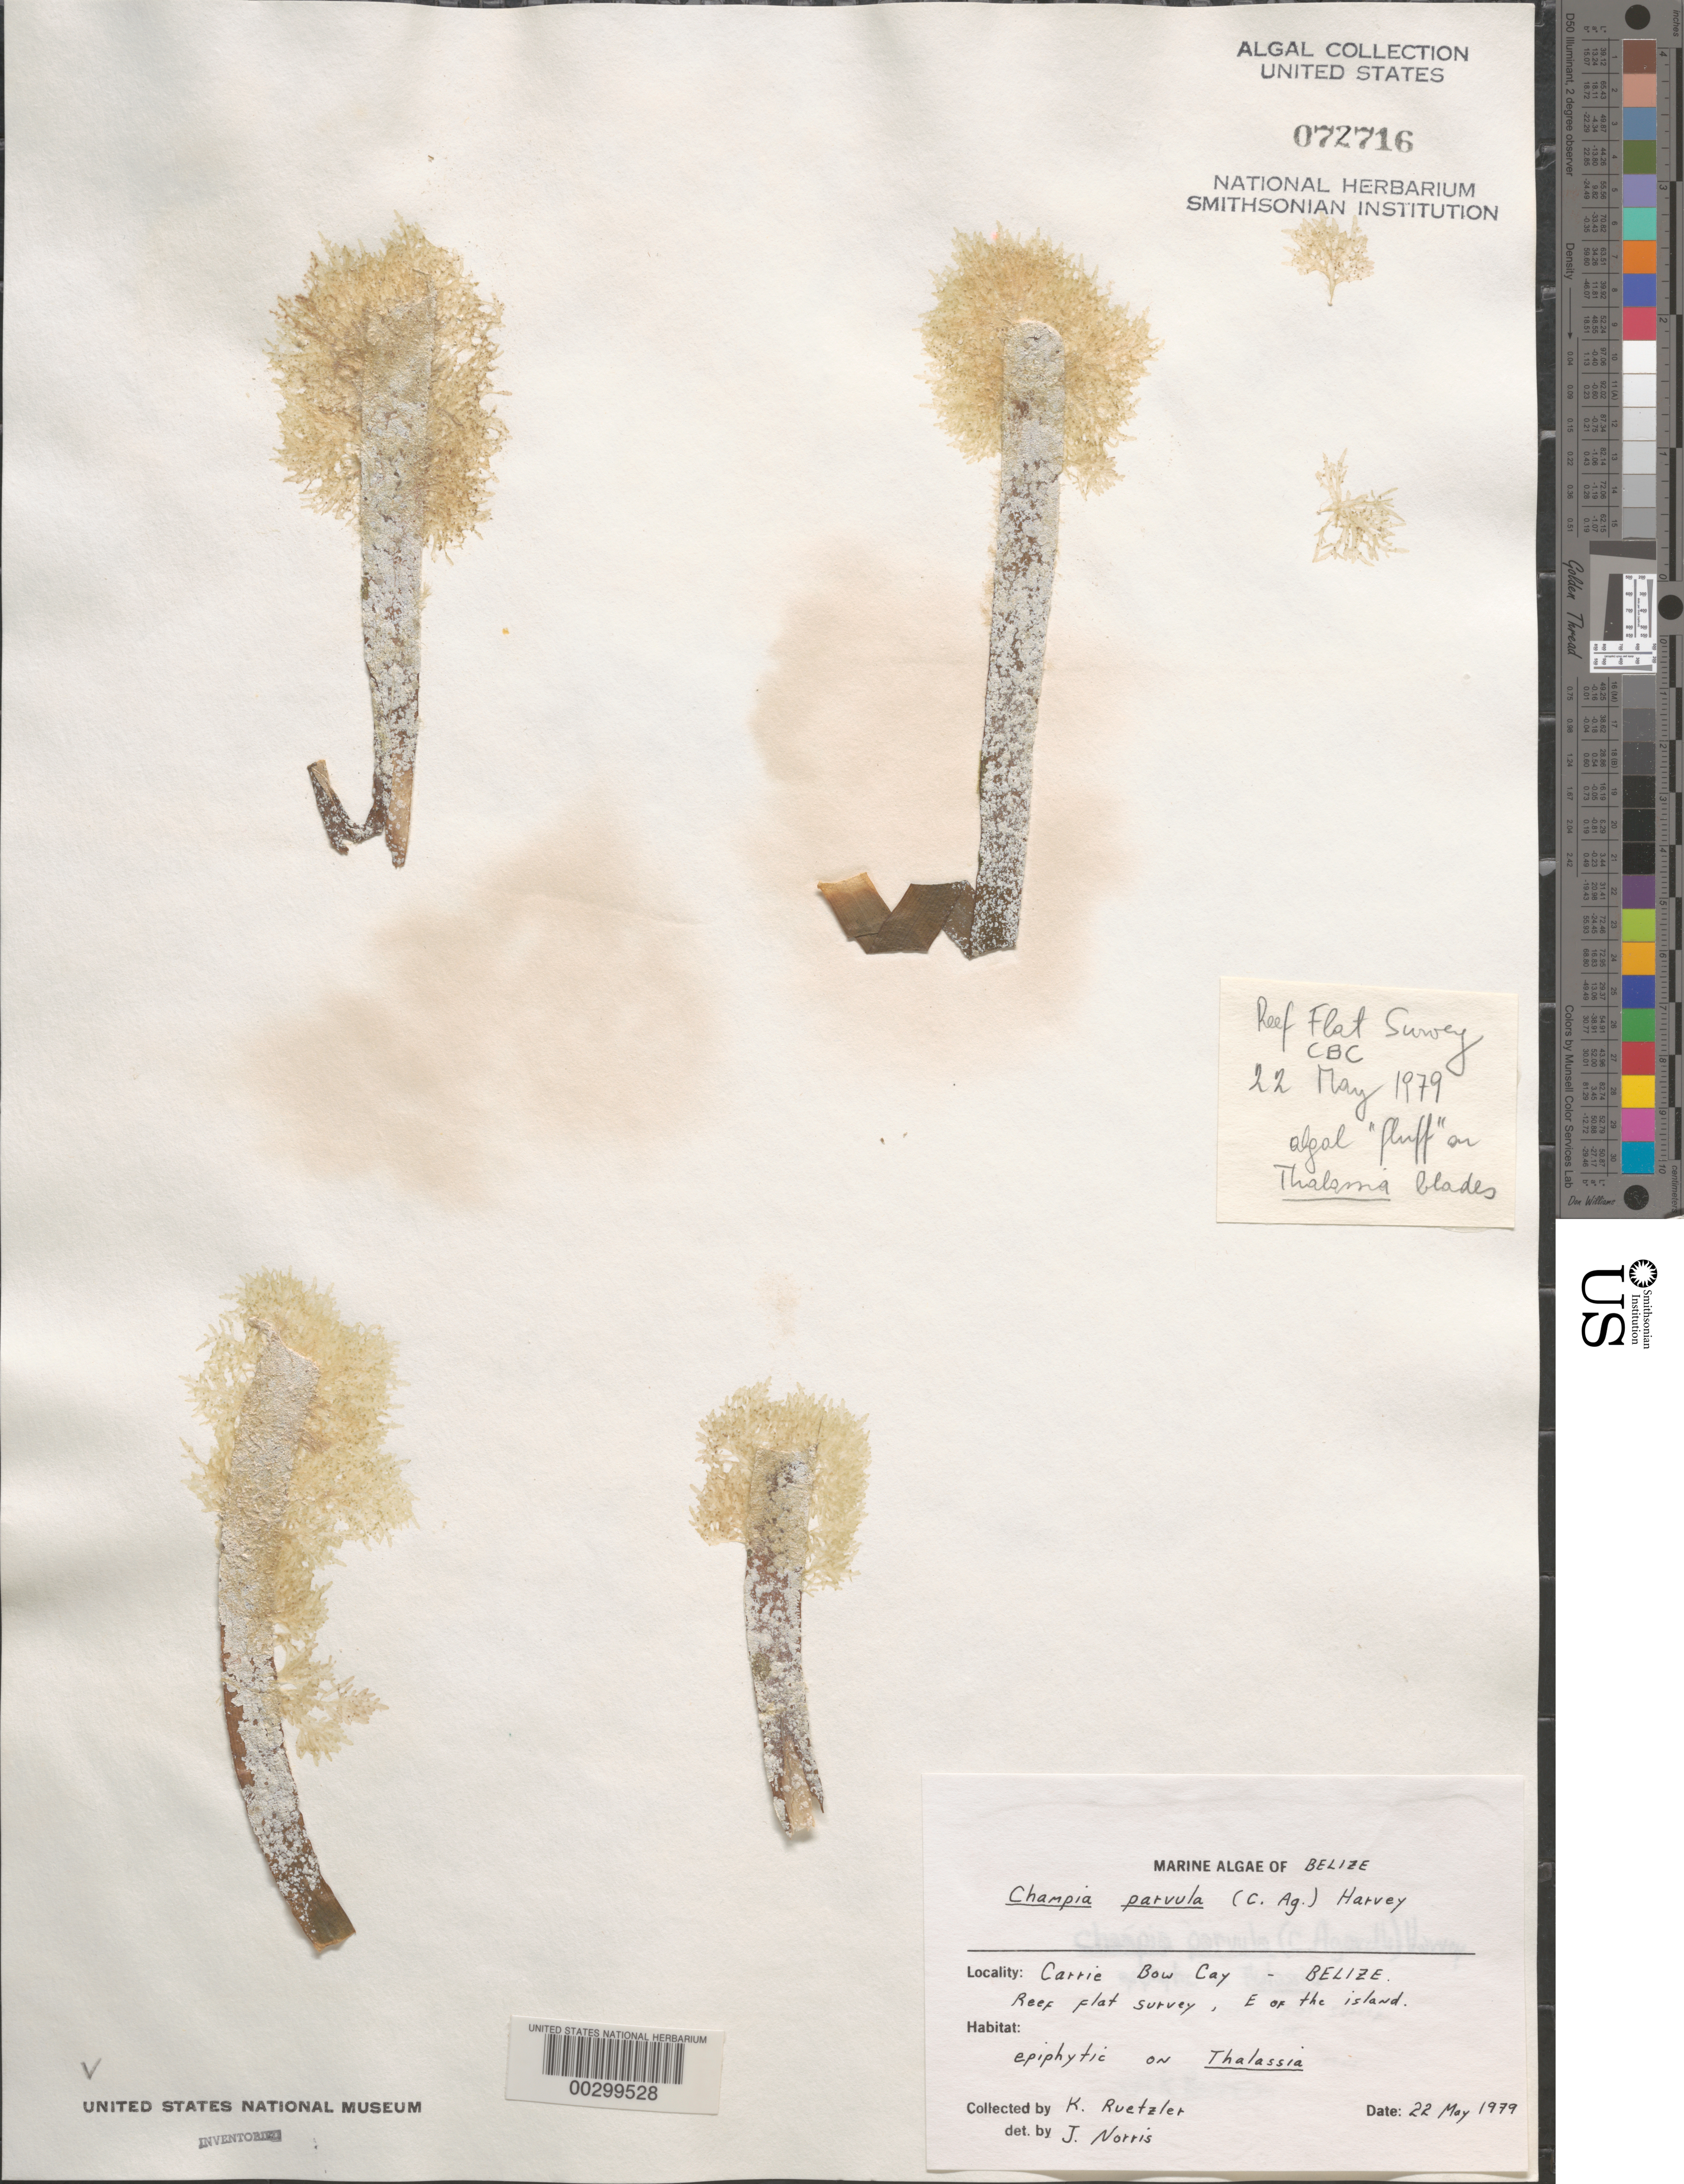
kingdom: Plantae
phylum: Rhodophyta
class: Florideophyceae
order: Rhodymeniales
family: Champiaceae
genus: Champia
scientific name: Champia parvula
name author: (C. Agardh) Harv.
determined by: Norris, James N.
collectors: K. Ruetzler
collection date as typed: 22 May 1979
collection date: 1979-05-22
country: Belize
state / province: Stann Creek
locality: East of Carrie Bow Cay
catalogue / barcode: US 72716